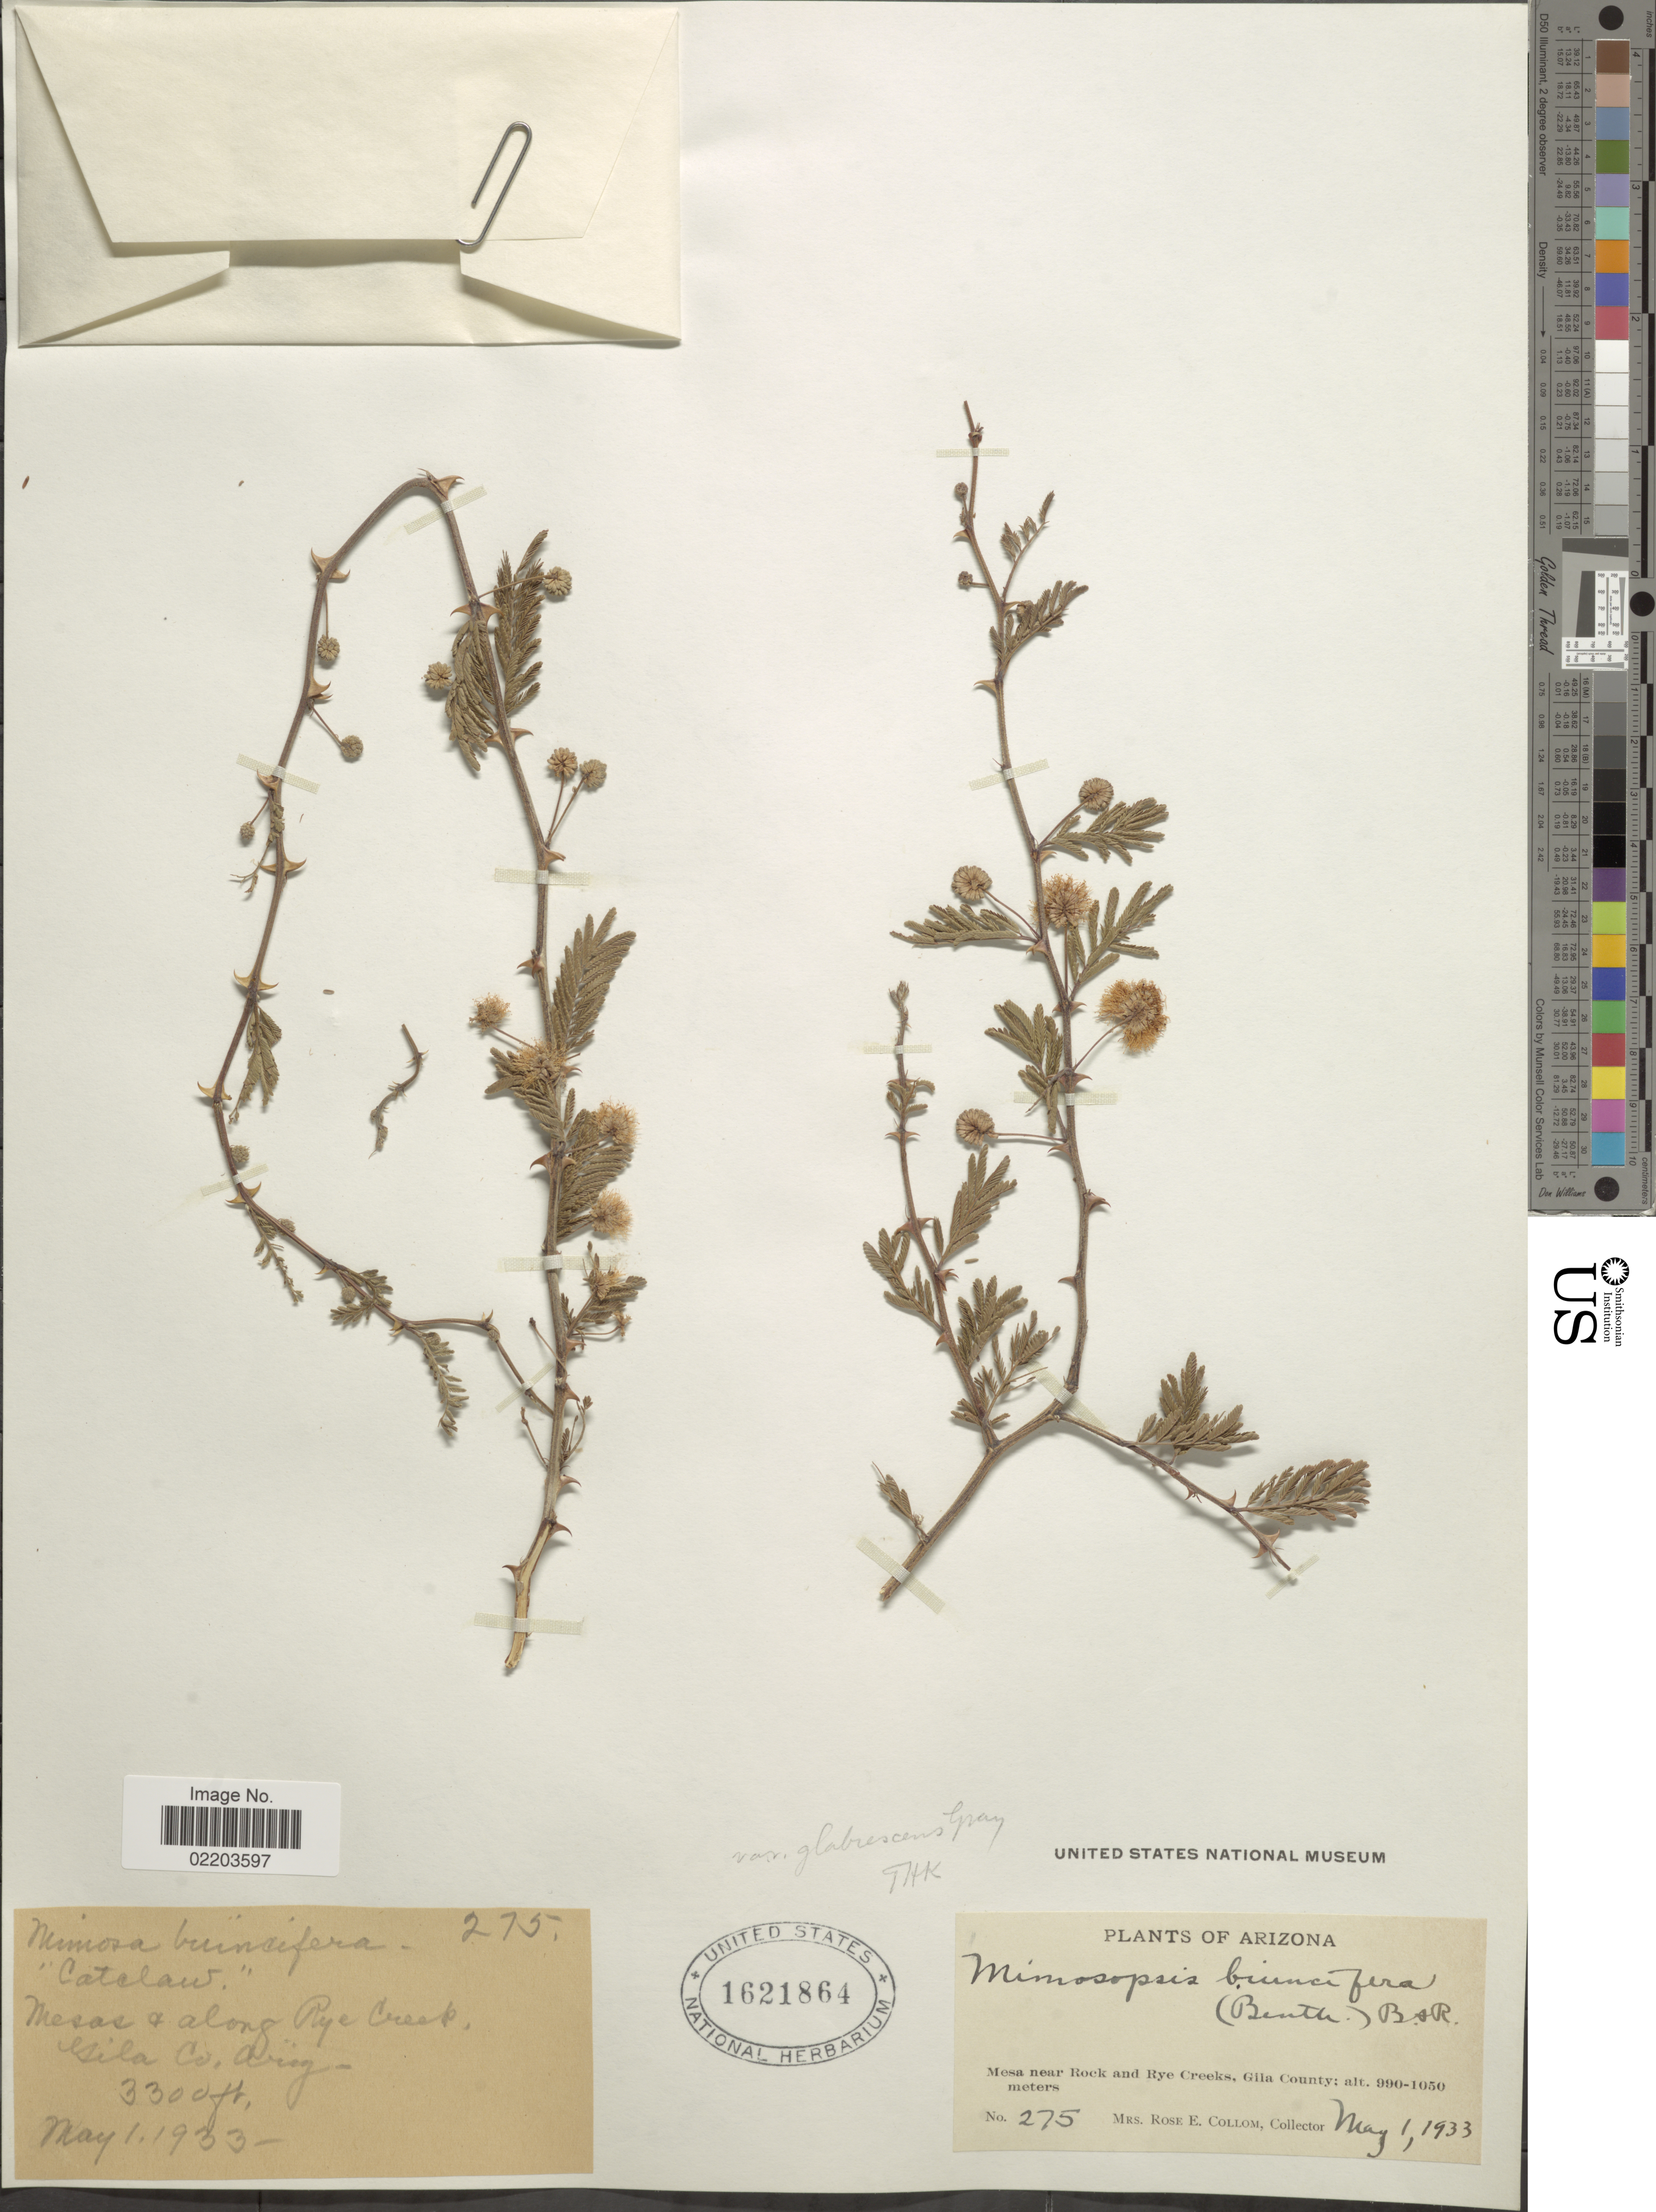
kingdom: Plantae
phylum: Tracheophyta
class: Magnoliopsida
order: Fabales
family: Fabaceae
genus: Mimosa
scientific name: Mimosa biuncifera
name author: Benth.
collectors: R. E. Collom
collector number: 275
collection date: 1933-05-01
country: United States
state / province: Arizona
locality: Mesa near Rock and Rye Creeks, Gila County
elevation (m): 990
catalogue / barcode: US 1621864